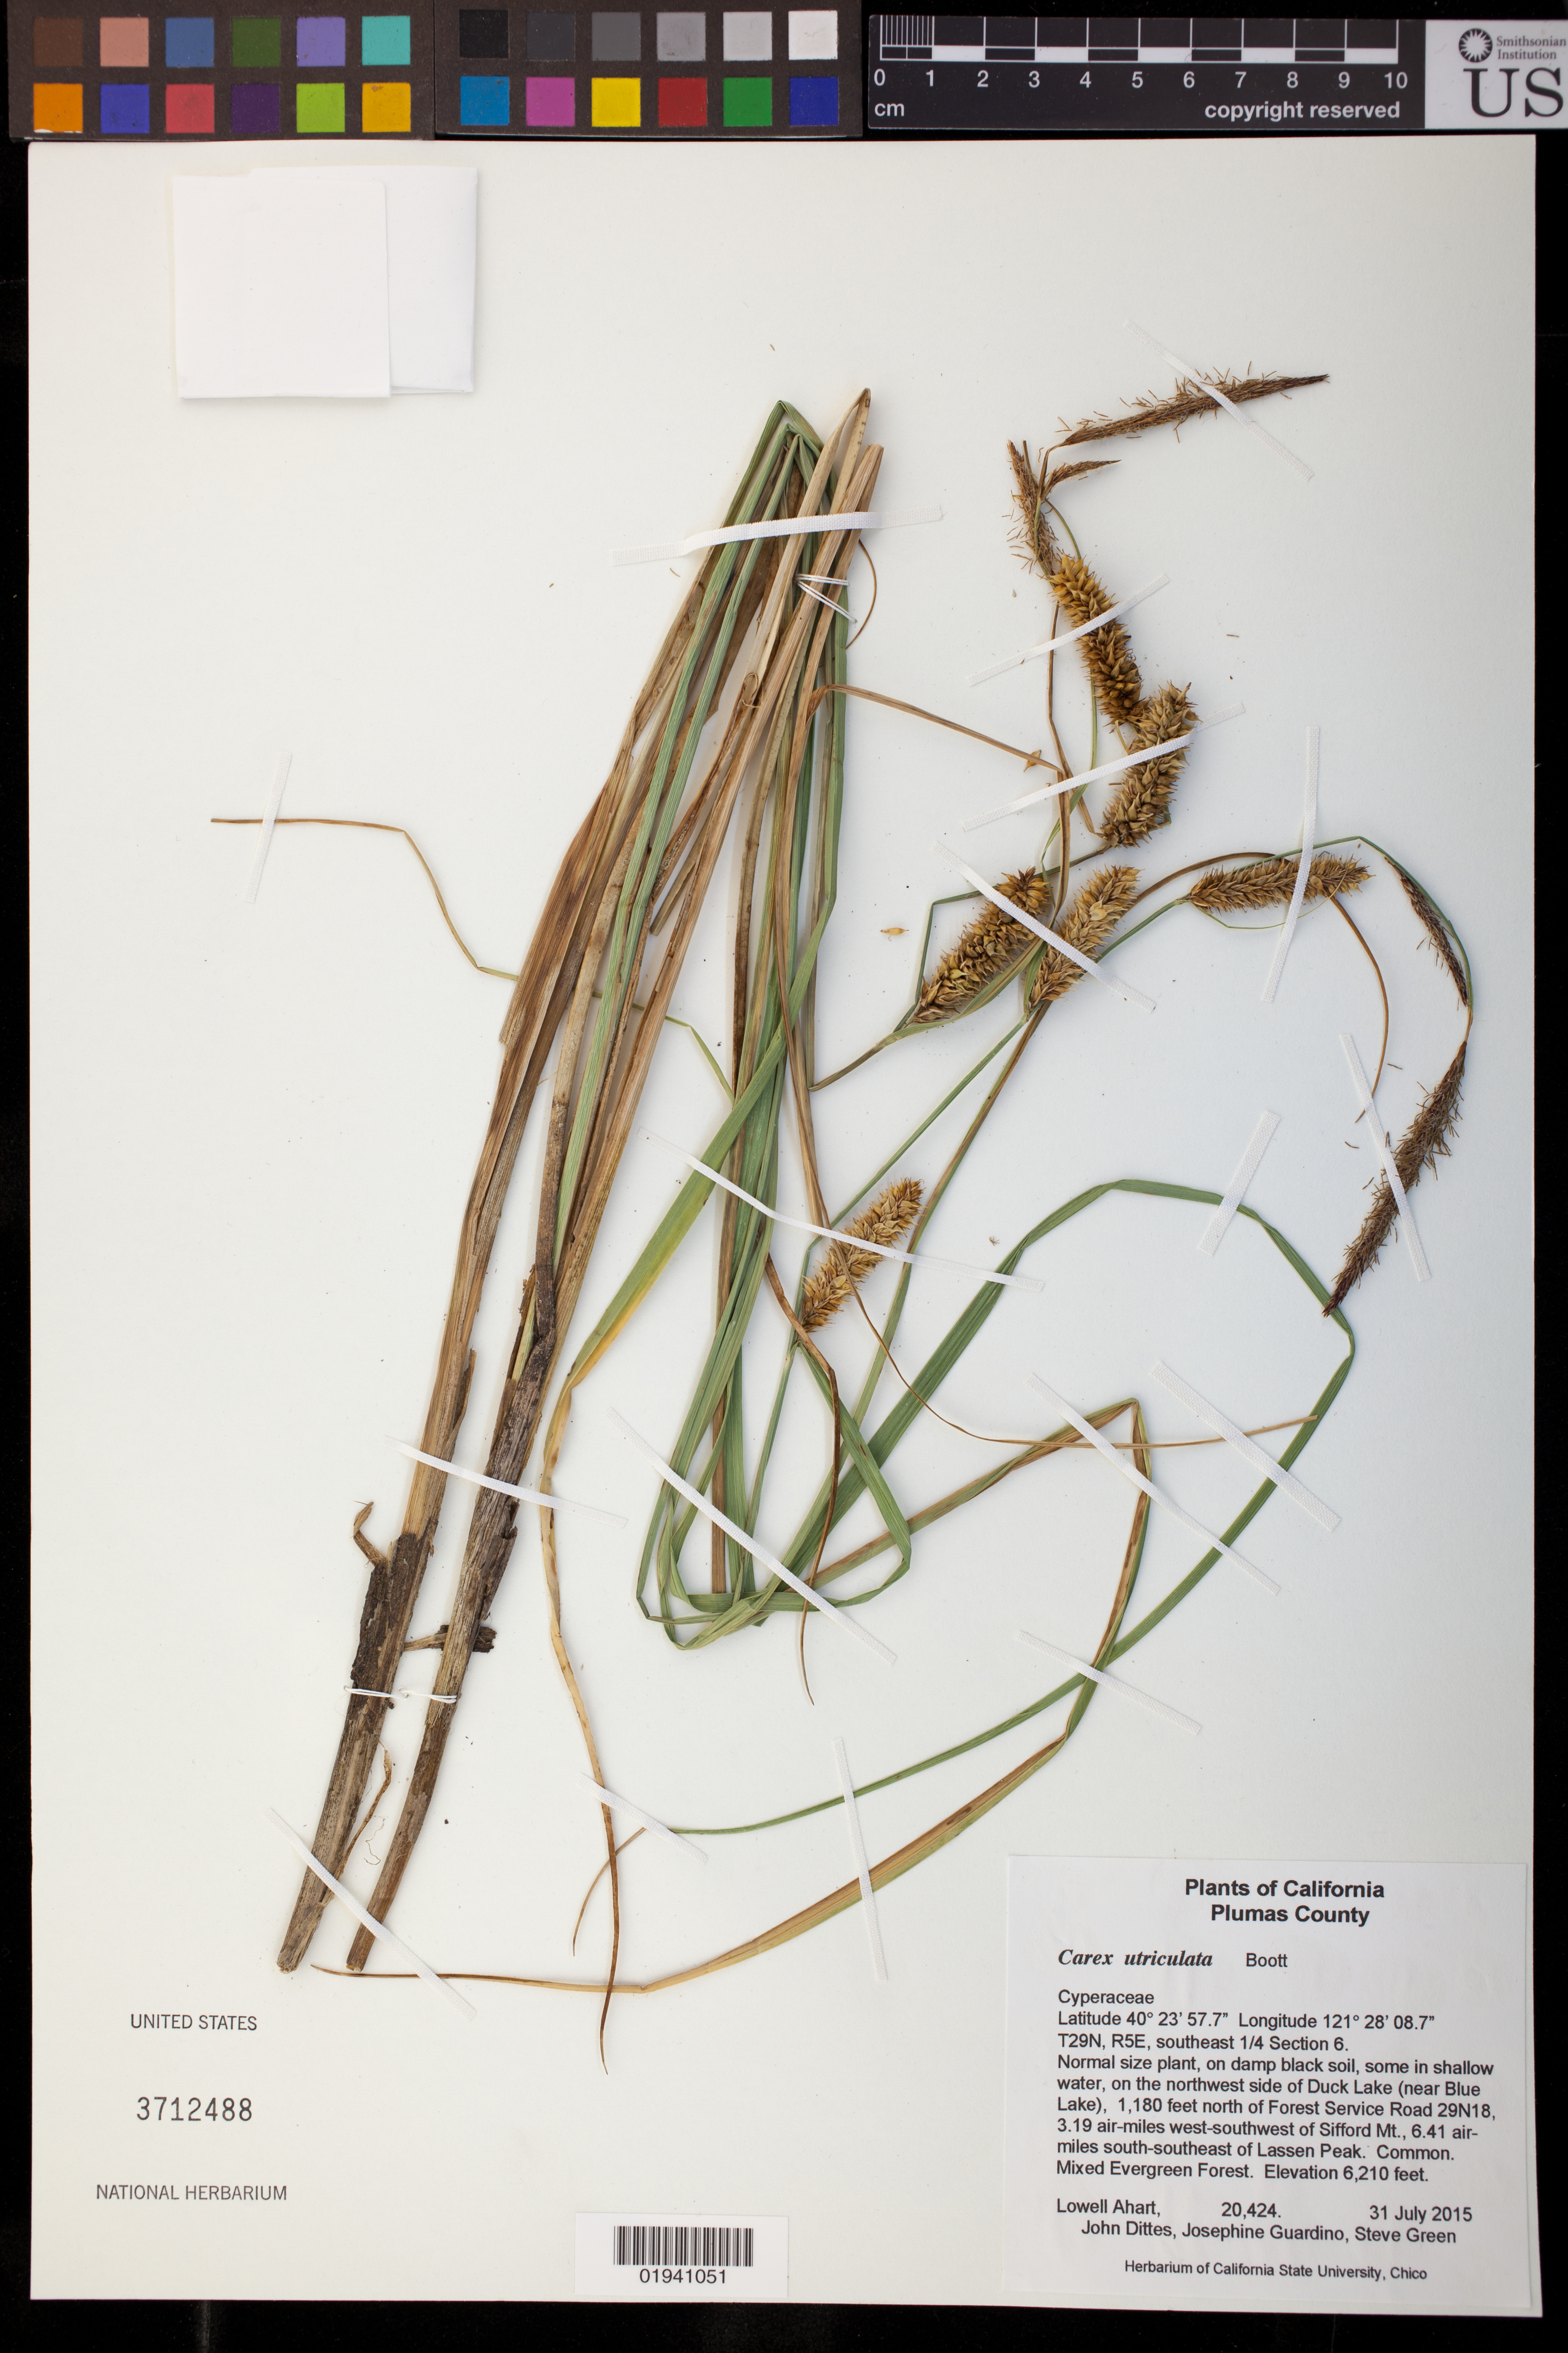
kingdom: Plantae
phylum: Tracheophyta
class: Liliopsida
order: Poales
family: Cyperaceae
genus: Carex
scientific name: Carex utriculata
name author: Boott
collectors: L. Ahart, J. Dittes, J. Guardino & S. Green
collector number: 20424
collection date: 2015-07-31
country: United States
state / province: California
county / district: Plumas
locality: T29N, R5E, southeast 1/4 section 6. On the northwest side of Duck Lake (near Blue Lake), 1,180 feet north of Forest Service Road 29N18, 3.19 air-miles west-southwest of Sifford Mt., 6.41 air-miles south-southeast of Lassen Peak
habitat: on damp black soil, some in shallow water, mixed evergreen forest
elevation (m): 1893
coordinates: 39 44 34.9, 121 02 18.5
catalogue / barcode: US 3712488